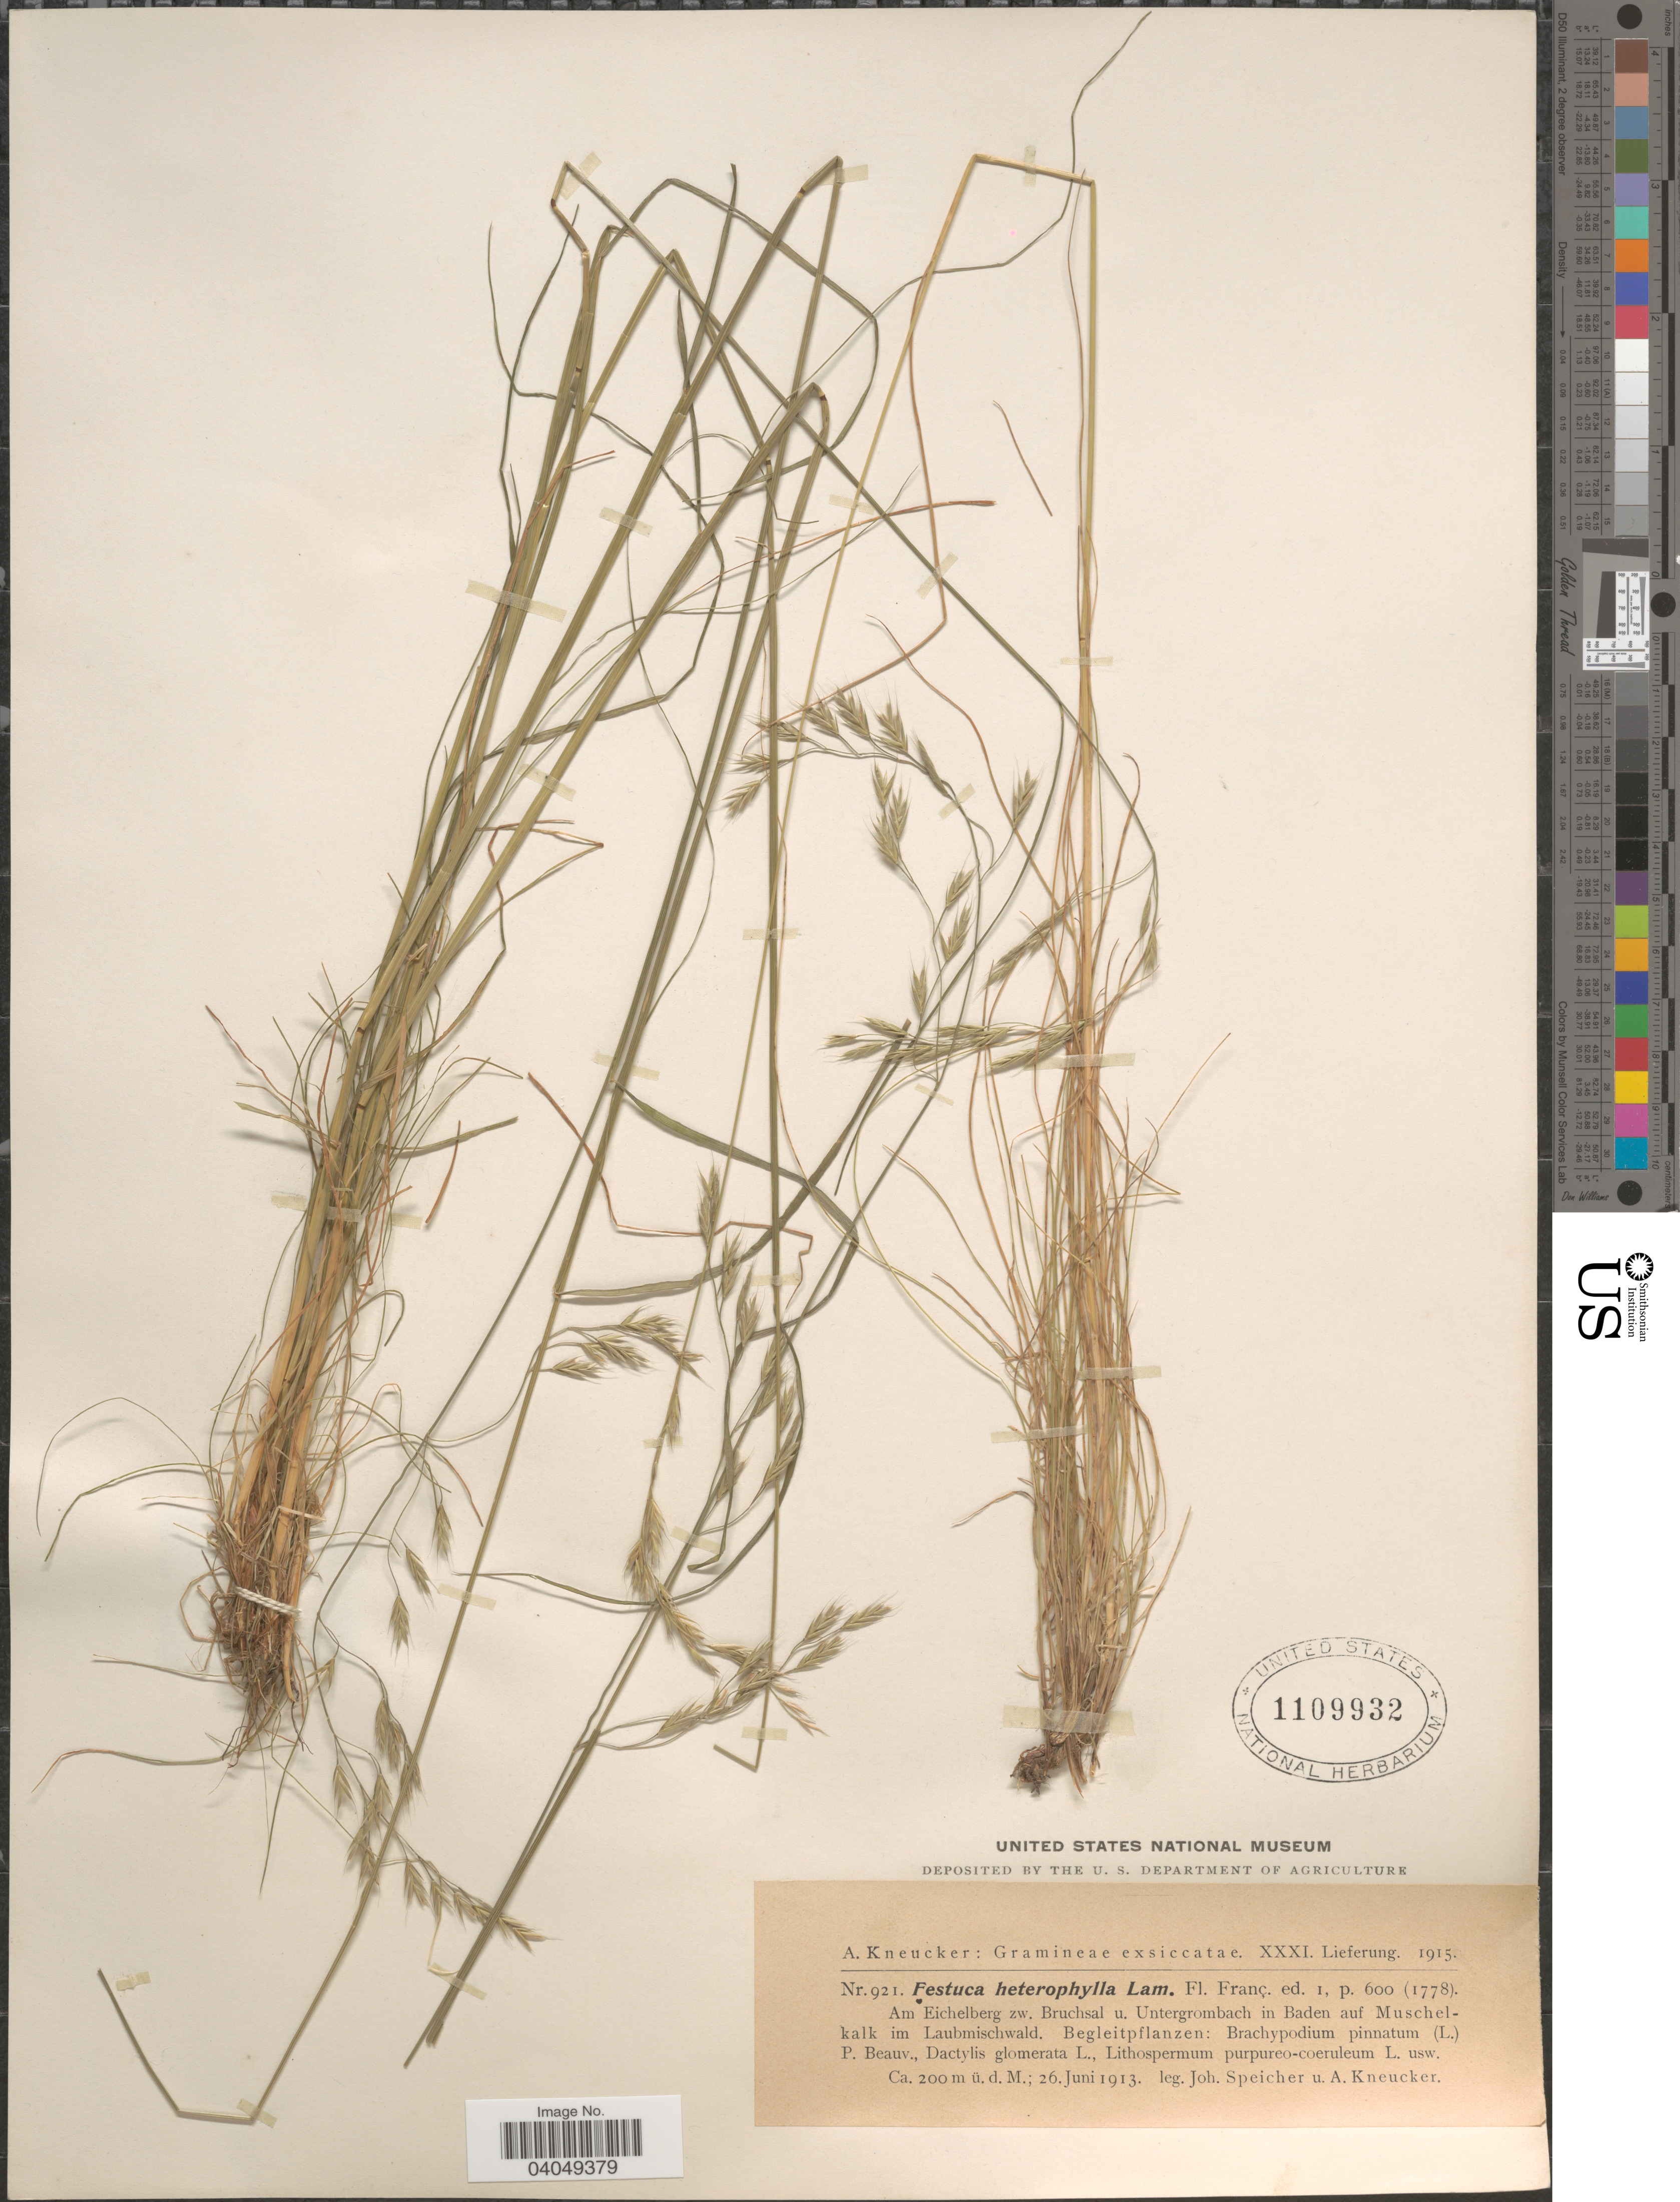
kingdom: Plantae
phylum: Tracheophyta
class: Liliopsida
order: Poales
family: Poaceae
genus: Festuca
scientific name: Festuca heterophylla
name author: Lam.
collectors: J. Speicher & A. Kneucker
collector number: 921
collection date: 1913-06-26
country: Germany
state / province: Baden-Württemberg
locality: Am Eichelberg zw. Bruchsal u. Untergrombach in Baden auf Muschelkalk im Laubmischwald.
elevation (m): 200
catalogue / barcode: US 1109932